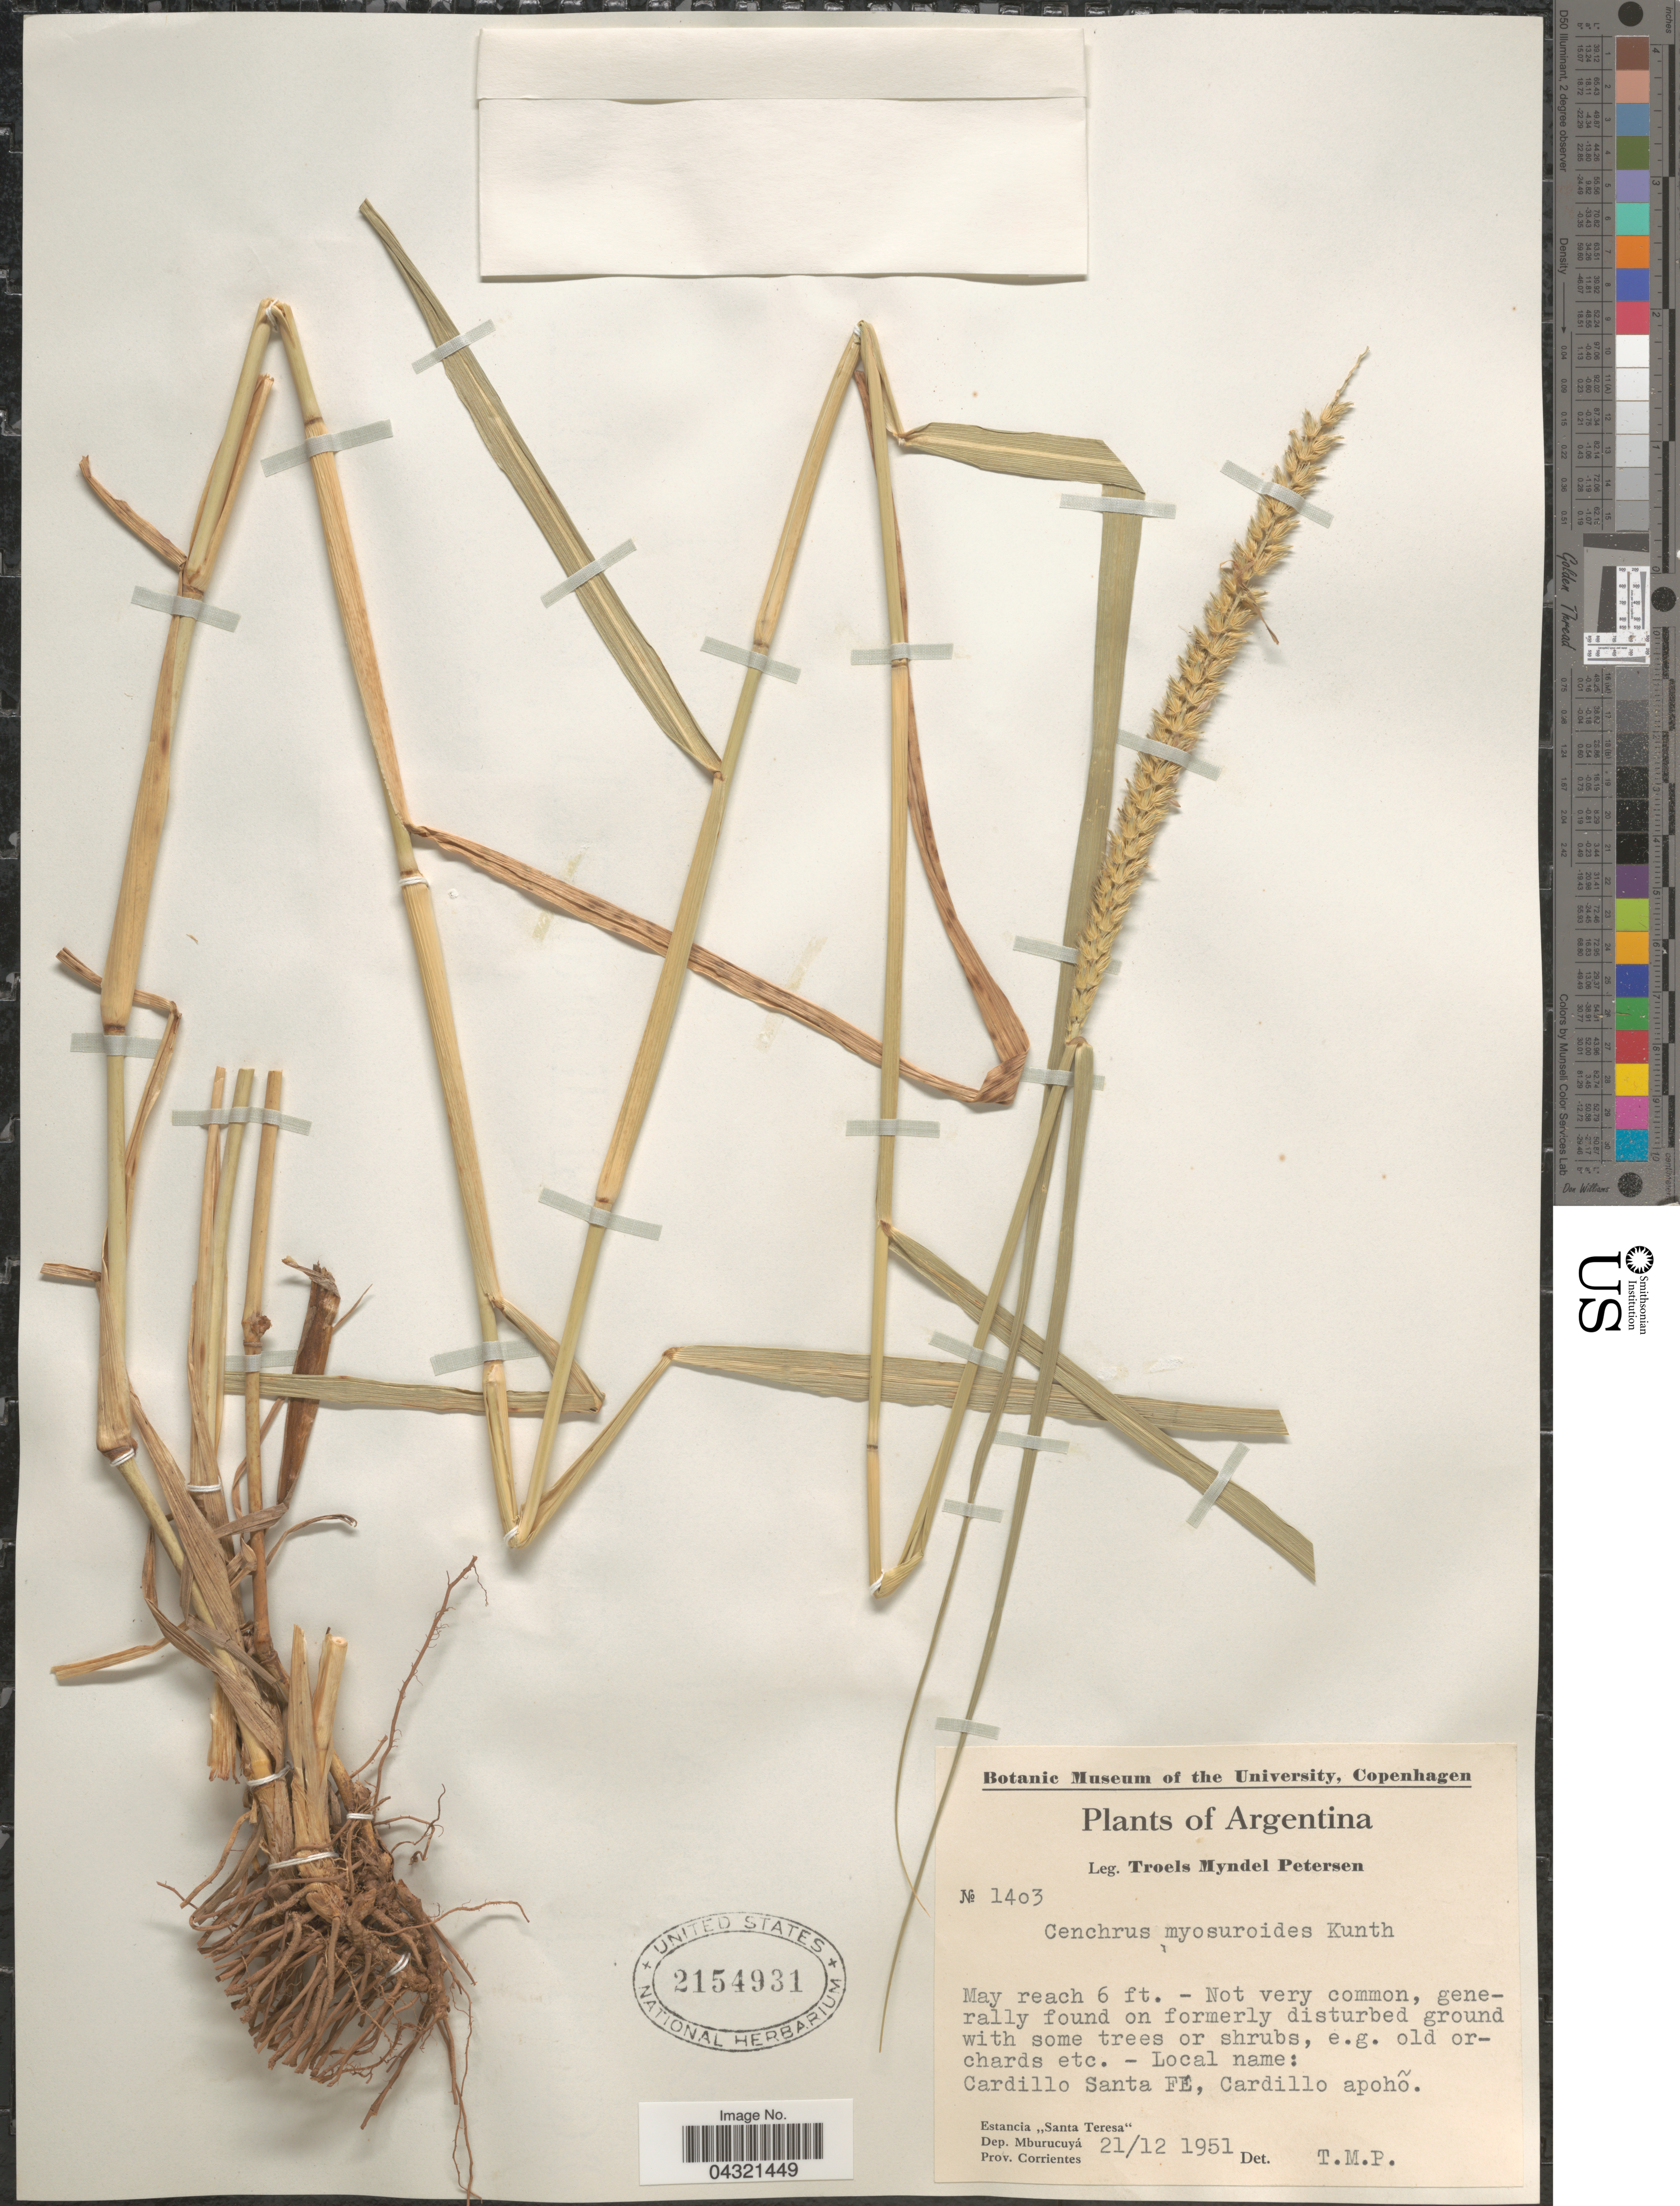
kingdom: Plantae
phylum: Tracheophyta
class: Liliopsida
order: Poales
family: Poaceae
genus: Cenchrus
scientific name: Cenchrus myosuroides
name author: Kunth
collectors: T. M. Petersen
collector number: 1403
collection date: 1951-12-21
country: Argentina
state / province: Corrientes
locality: Cardillo Santa FÉ, Cardillo apohõ. Estancia "Santa Teresa". Dep. Mburucuyá.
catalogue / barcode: US 2154931